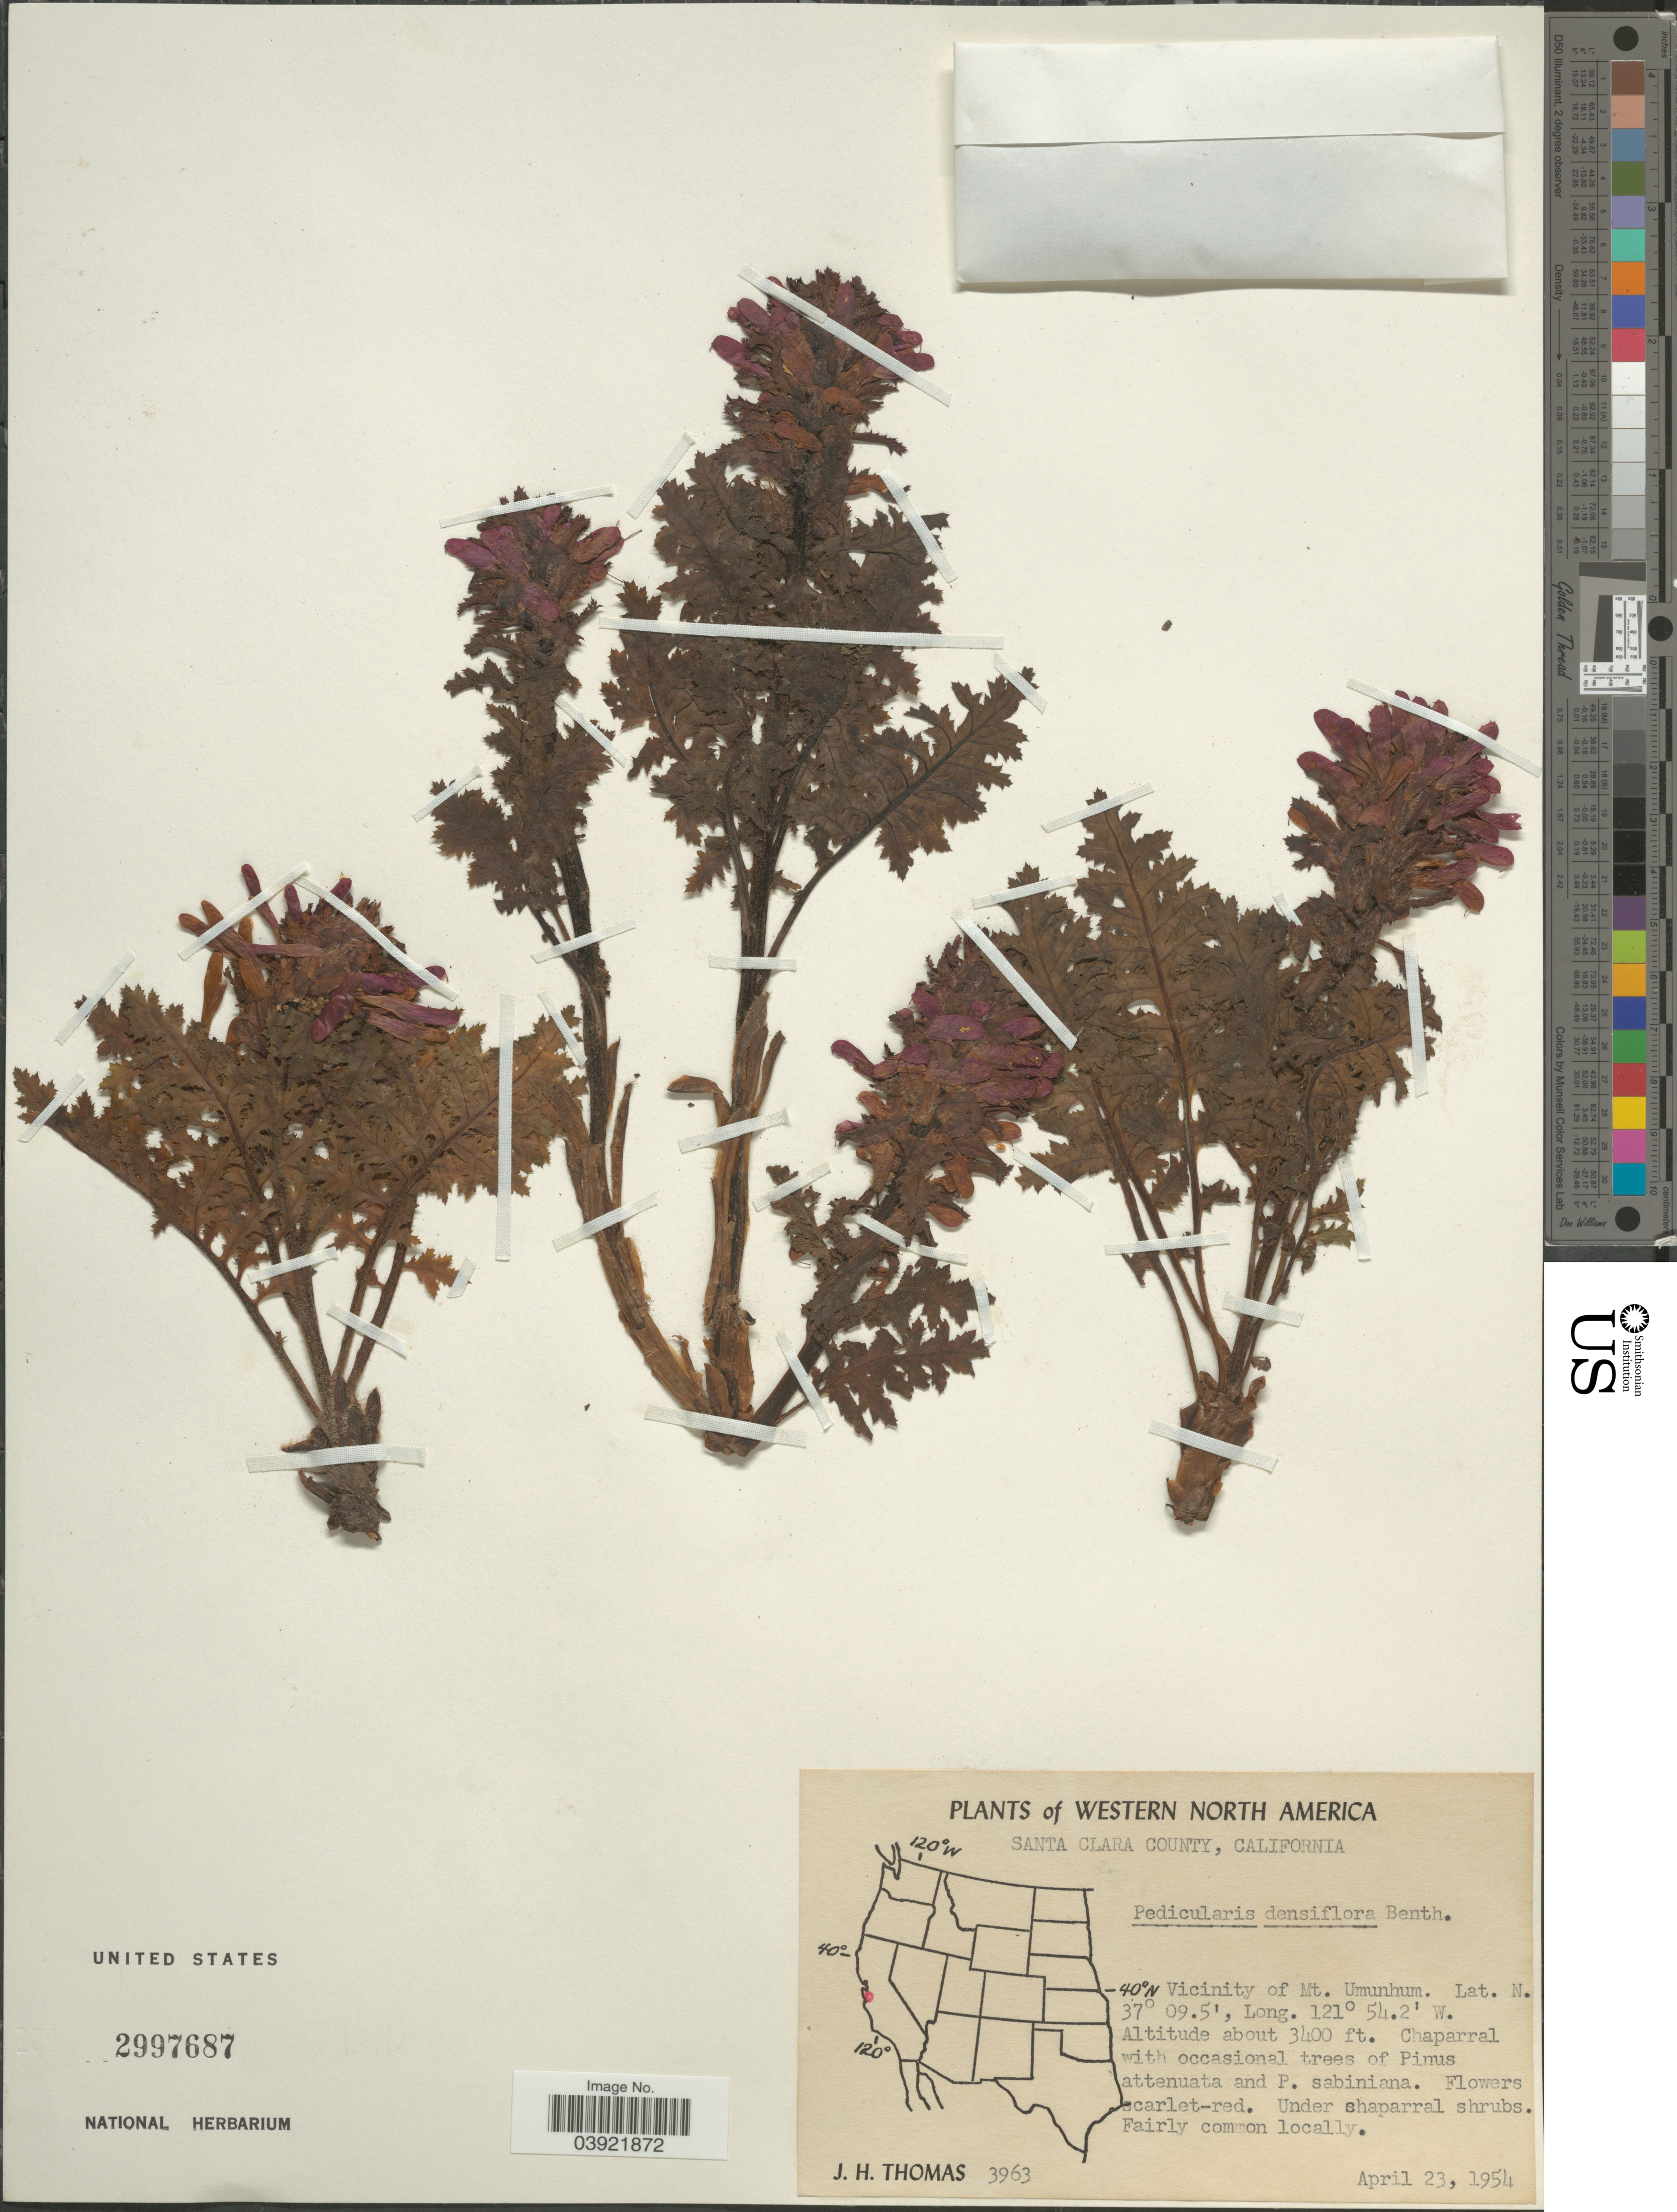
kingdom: Plantae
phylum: Tracheophyta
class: Magnoliopsida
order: Lamiales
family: Orobanchaceae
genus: Pedicularis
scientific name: Pedicularis densiflora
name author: Benth.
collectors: J. H. Thomas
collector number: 3963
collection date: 1954-04-23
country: United States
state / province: California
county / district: Santa Clara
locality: Western North America. Santa Clara County. Vicinity of Mt. Umunhum.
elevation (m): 1036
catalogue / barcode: US 2997687